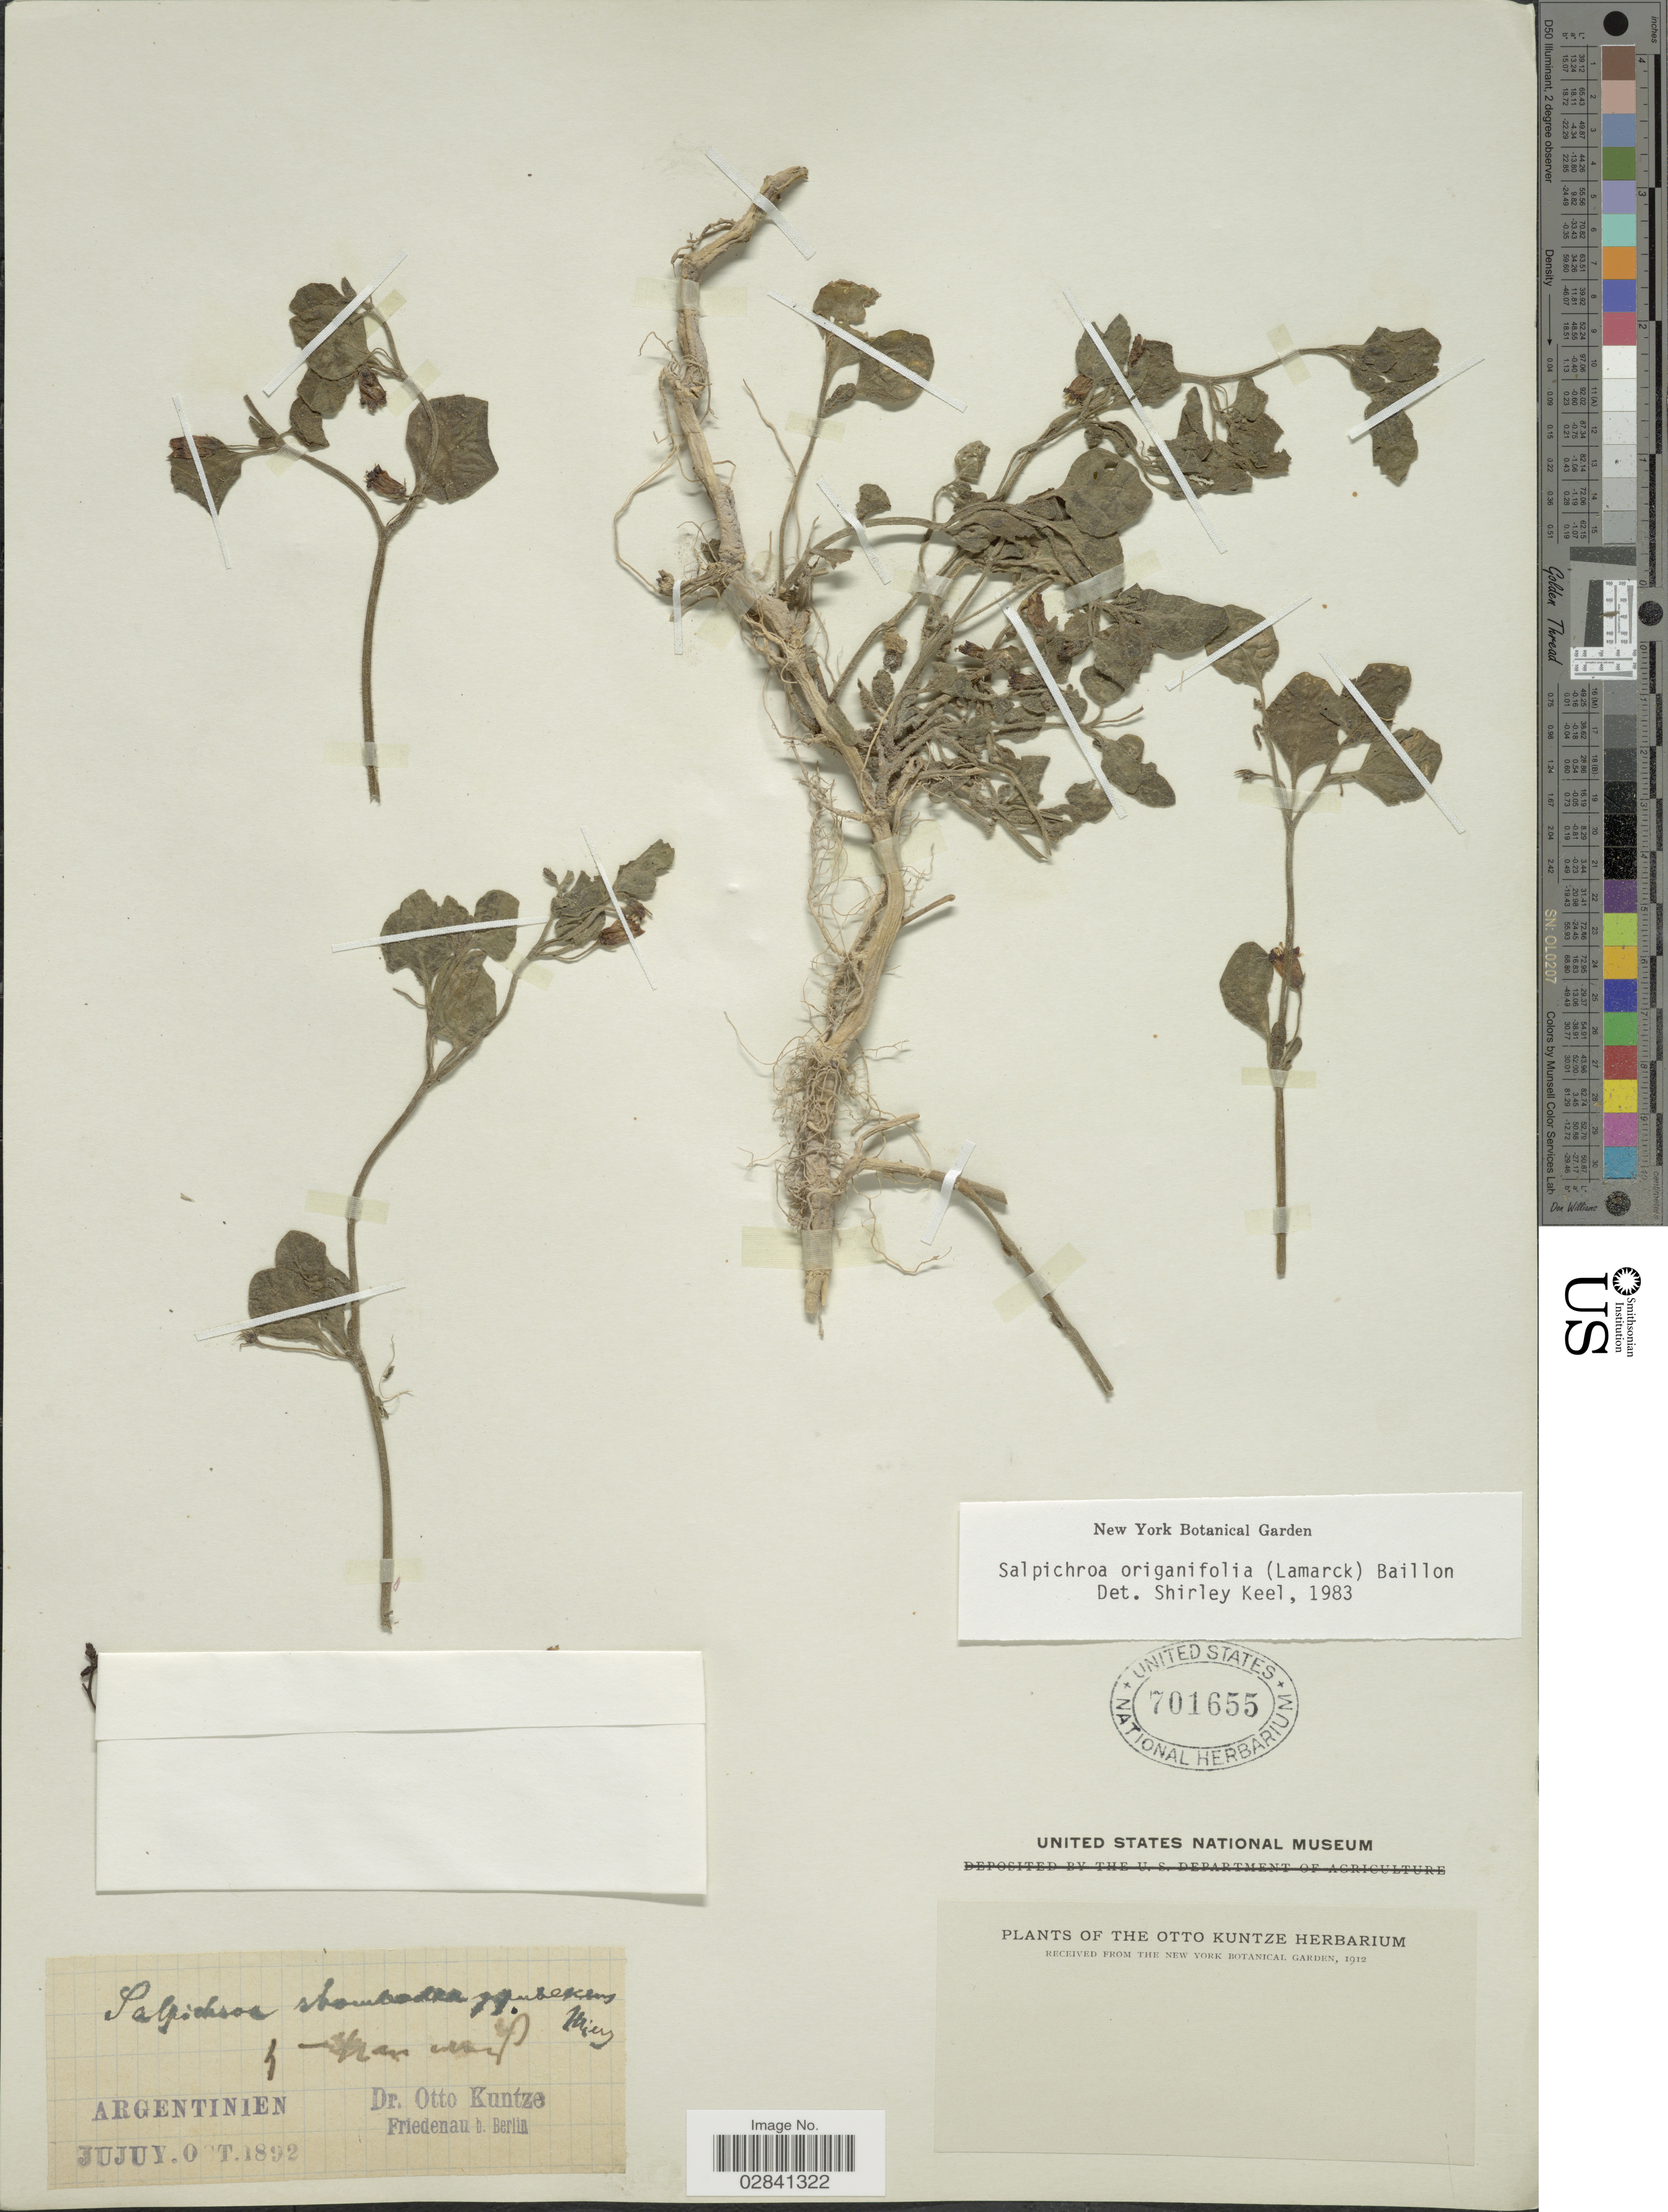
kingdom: Plantae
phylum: Tracheophyta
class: Magnoliopsida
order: Solanales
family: Solanaceae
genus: Salpichroa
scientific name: Salpichroa origanifolia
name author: (Lam.) Baill.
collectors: C.E.O. Kuntze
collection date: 1892-10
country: Argentina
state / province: Jujuy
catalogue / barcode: US 701655